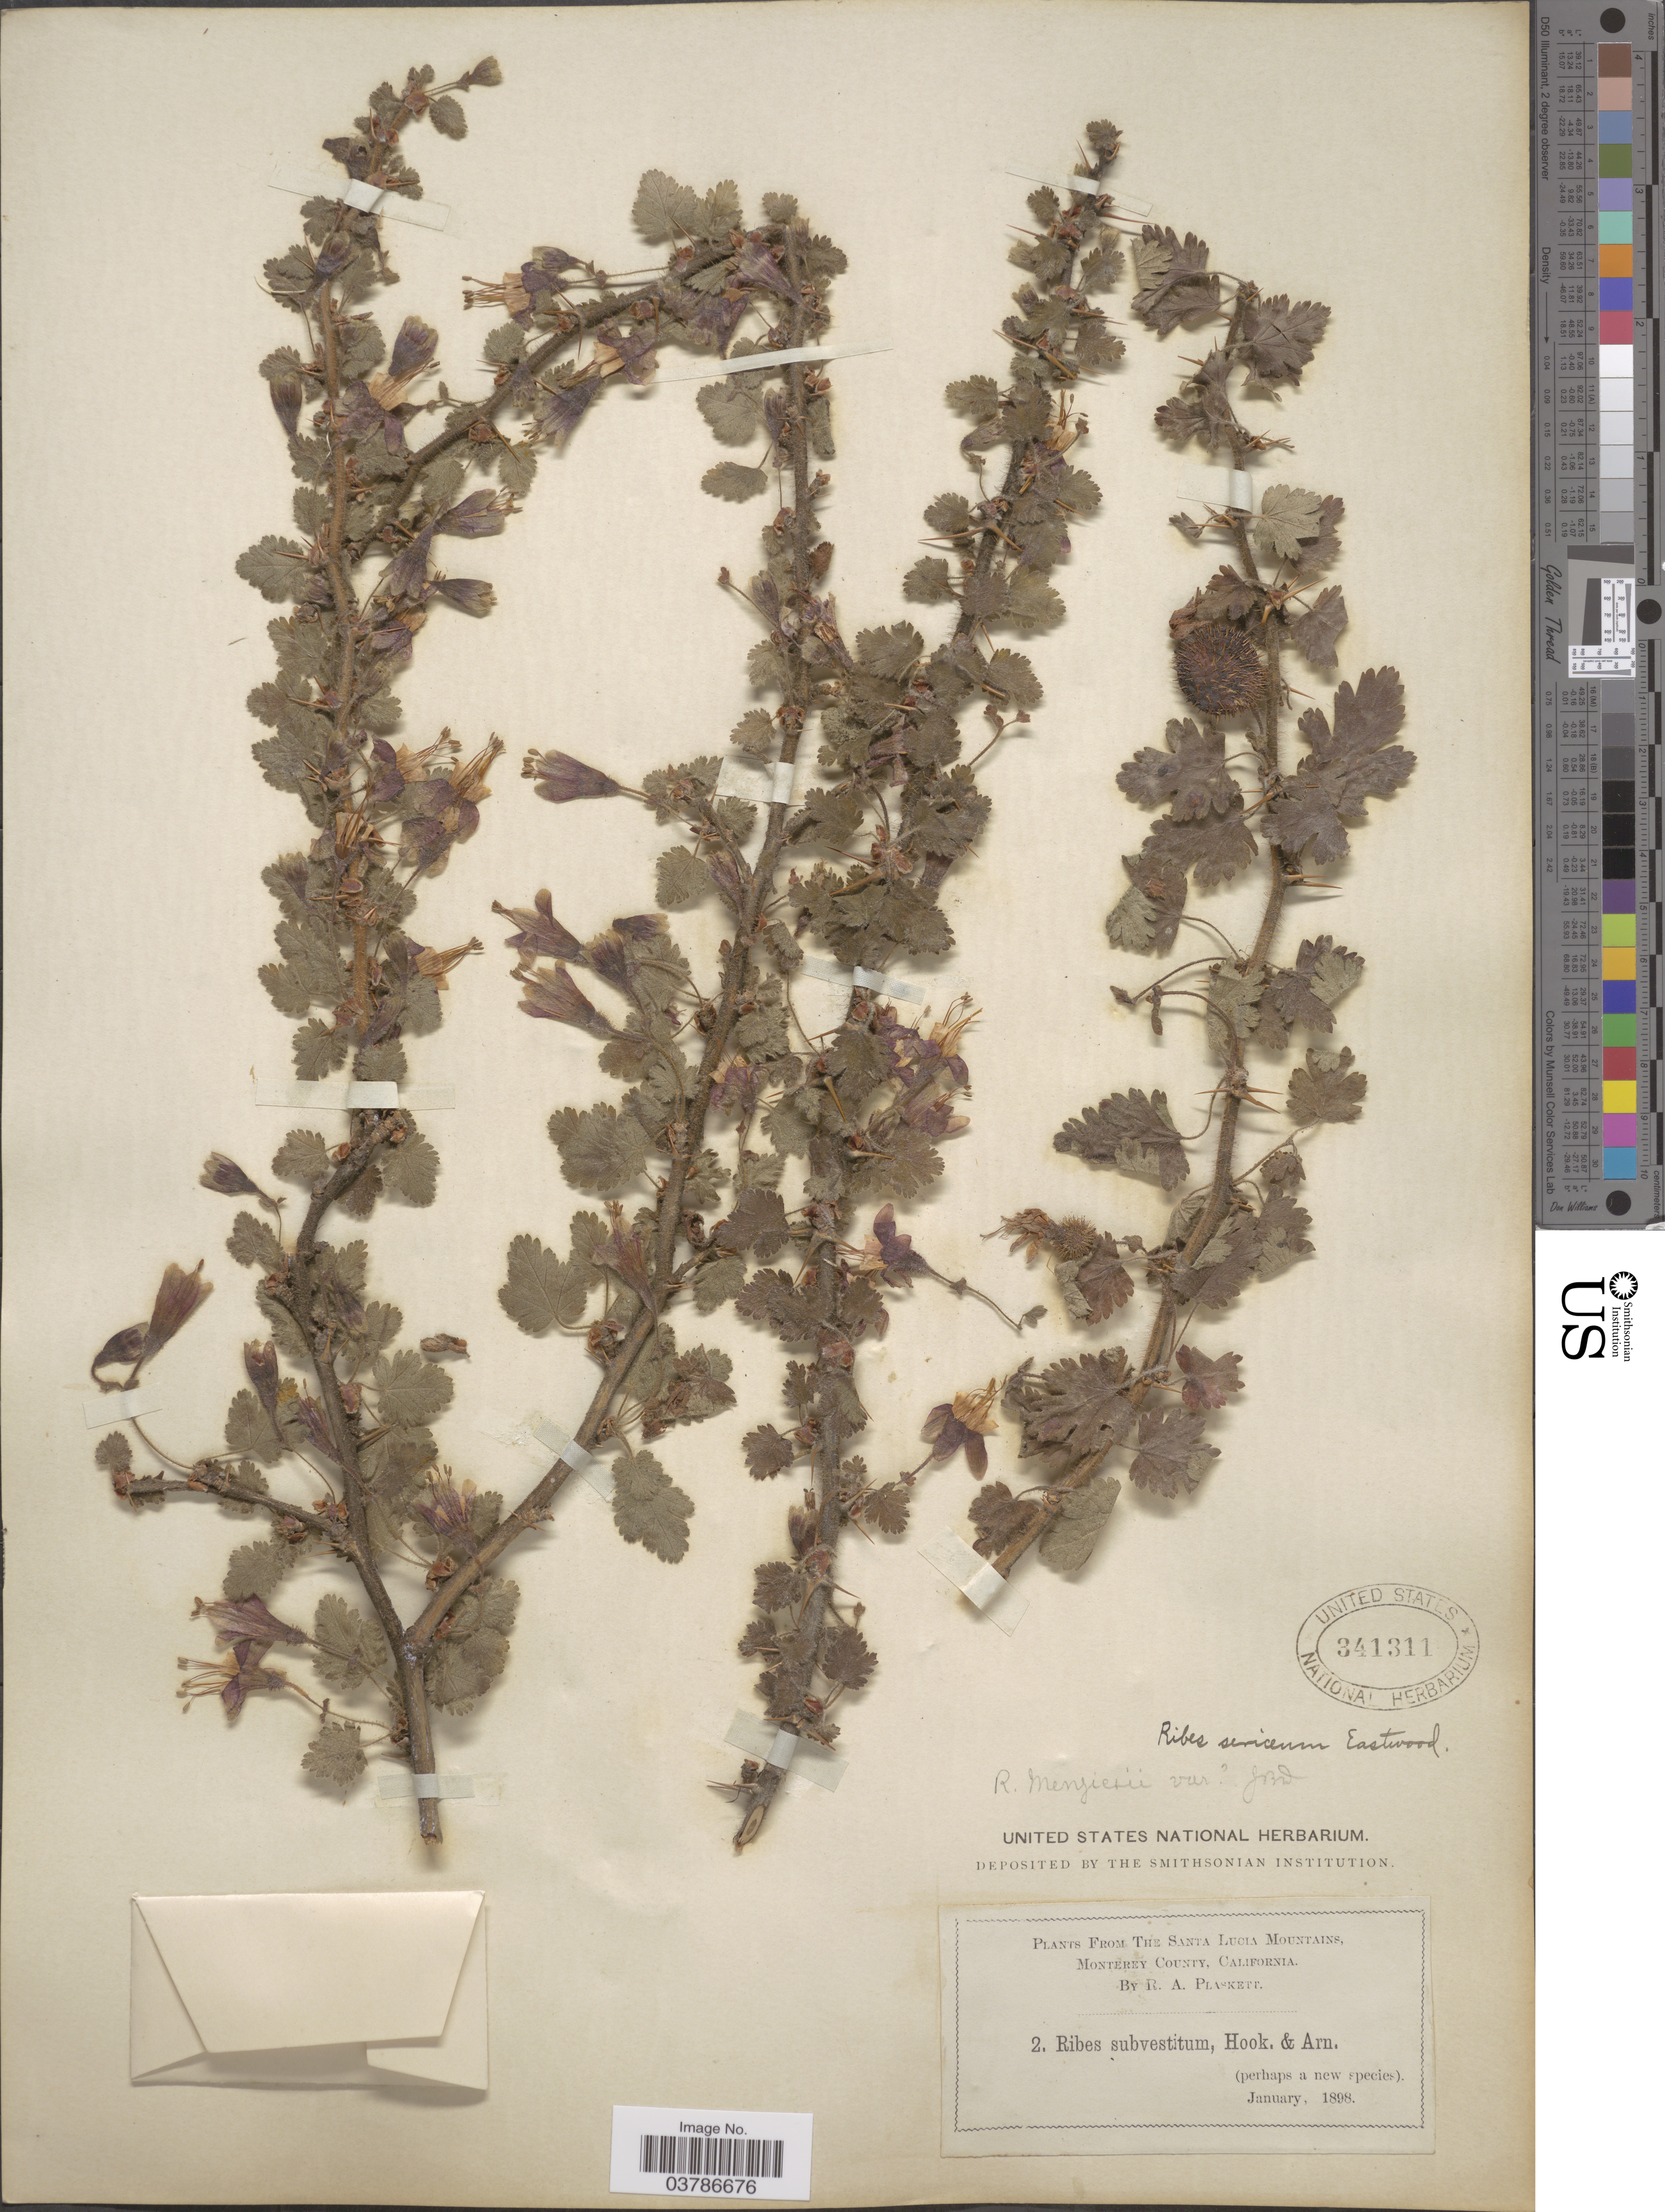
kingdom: Plantae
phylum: Tracheophyta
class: Magnoliopsida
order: Saxifragales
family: Grossulariaceae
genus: Ribes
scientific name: Ribes sericeum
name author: Eastw.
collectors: R. Plaskett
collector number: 2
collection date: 1898-01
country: United States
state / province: California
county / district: Monterey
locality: The Santa Lucia Mountains, Monterey County.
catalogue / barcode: US 341311